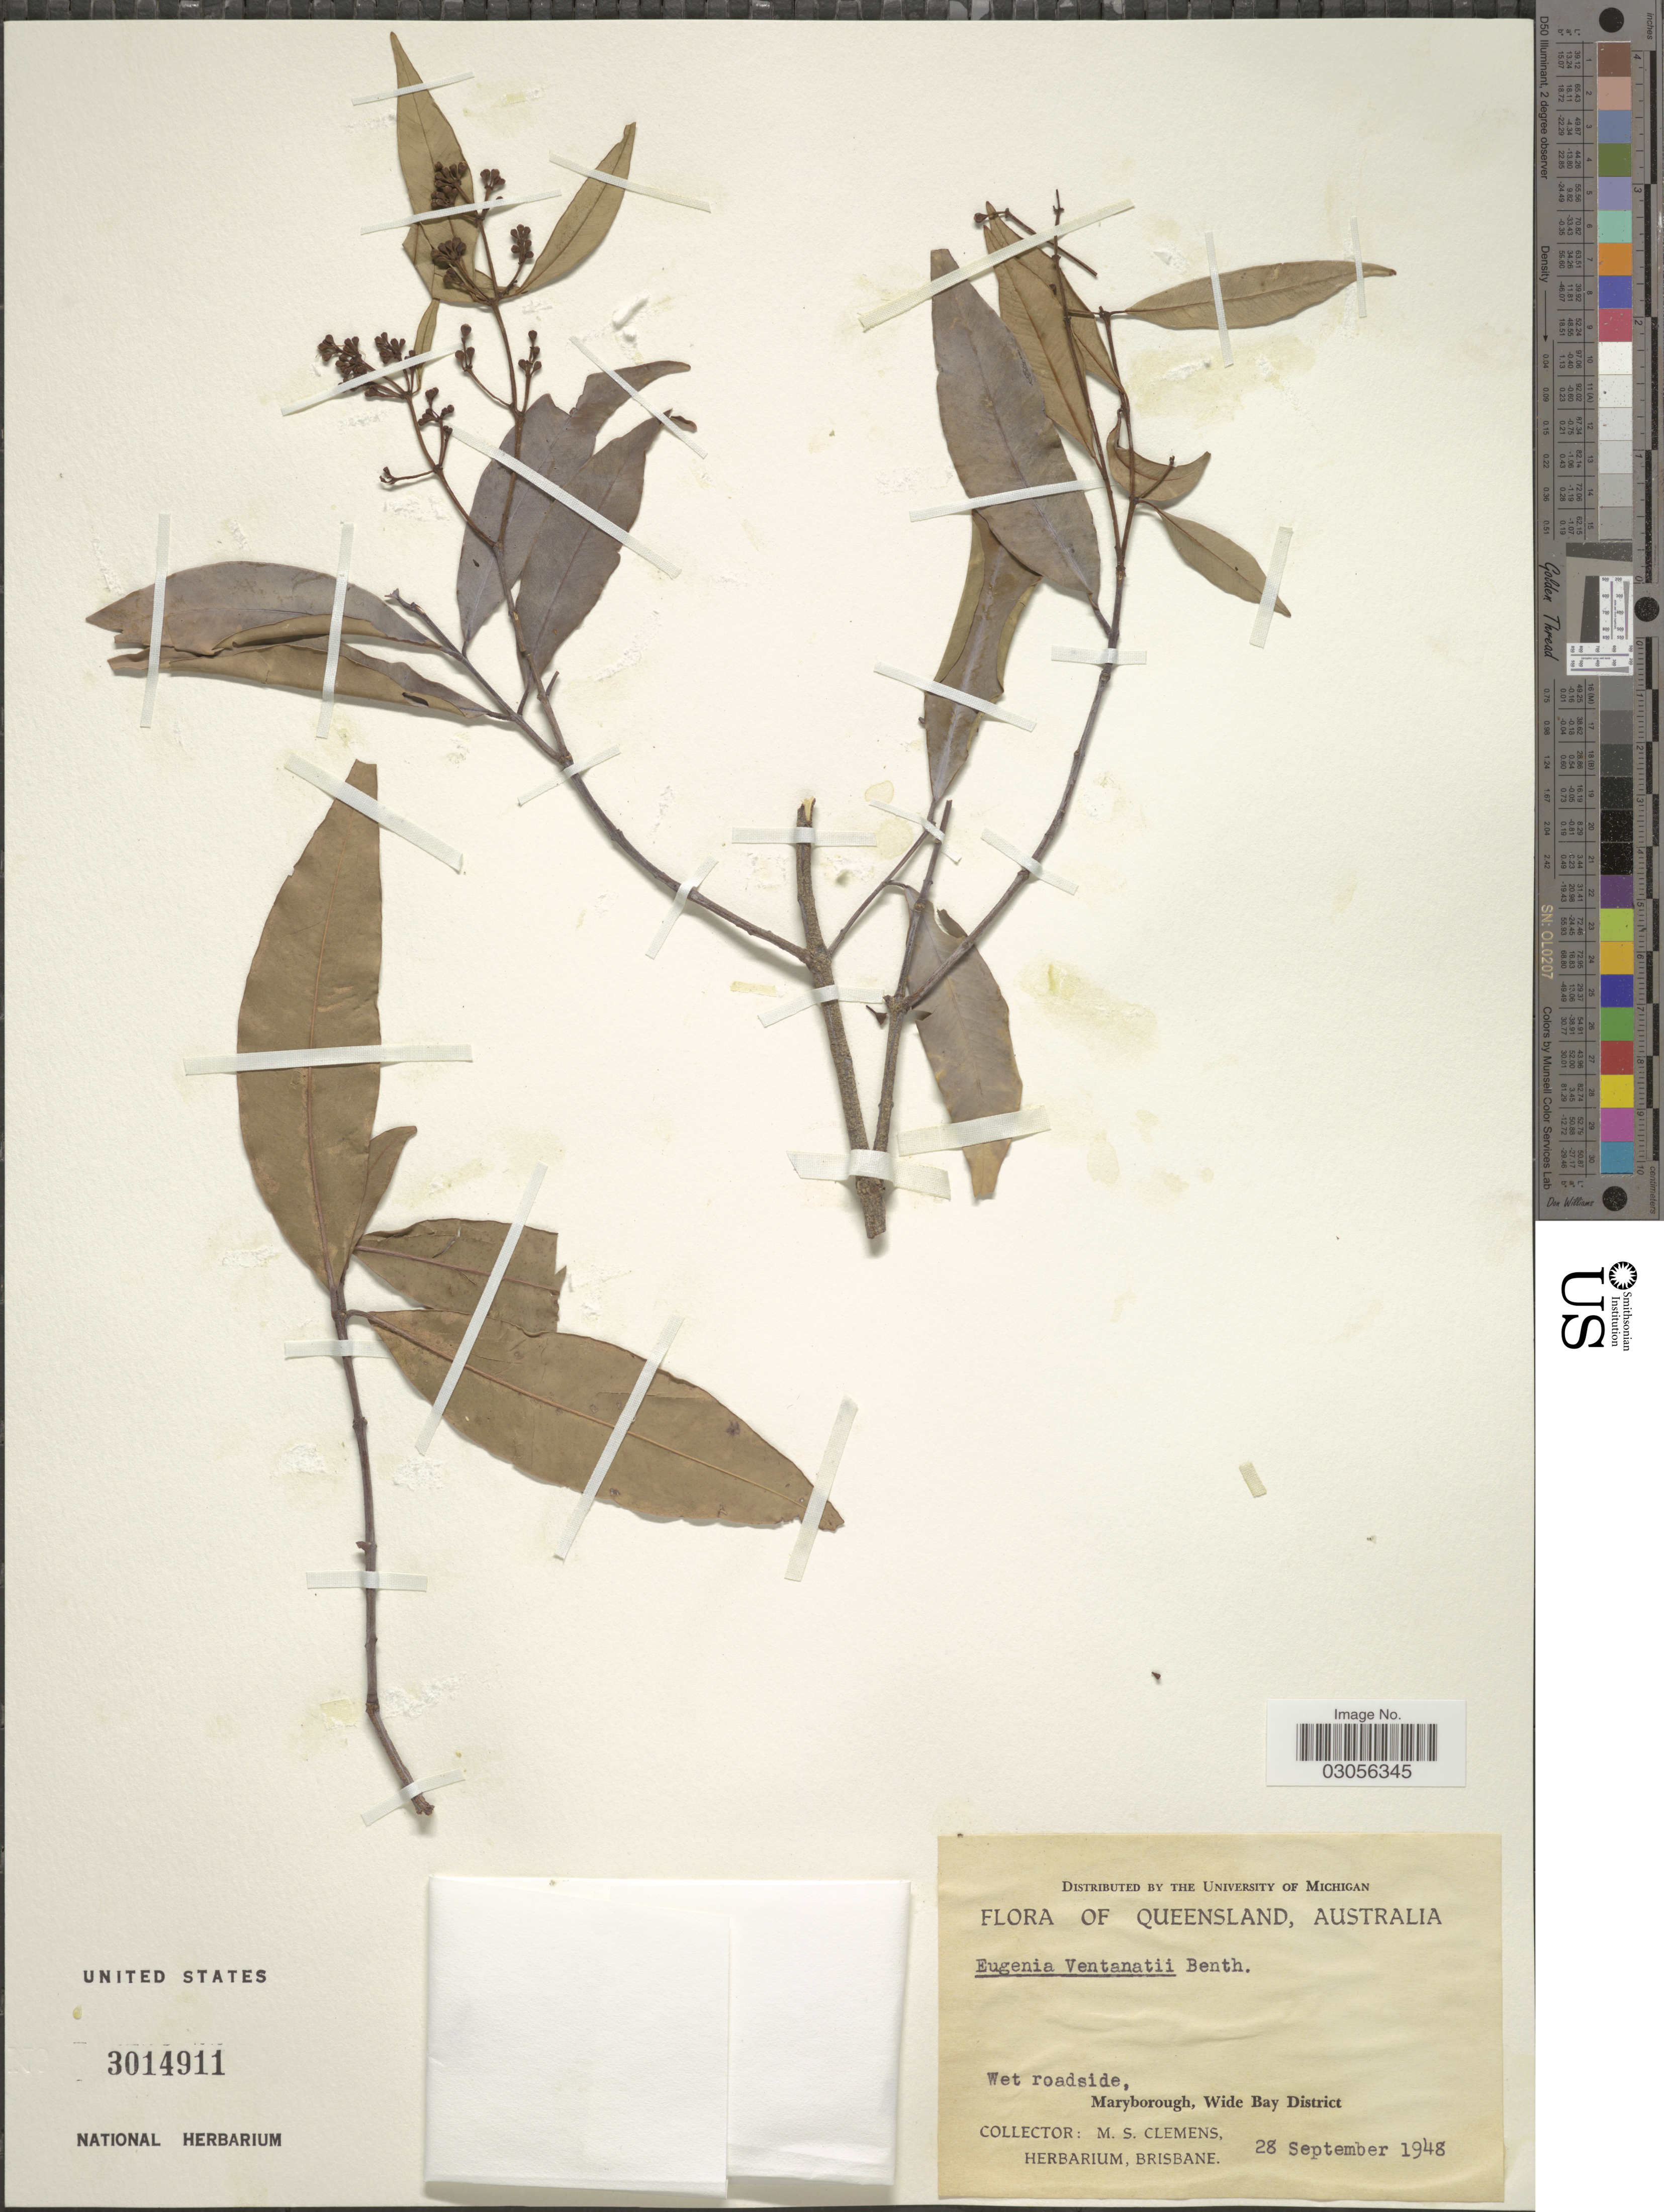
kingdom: Plantae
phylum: Tracheophyta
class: Magnoliopsida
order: Myrtales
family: Myrtaceae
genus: Syzygium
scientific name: Syzygium floribundum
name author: F. Muell.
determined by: Strong, Mark T., (BOT), Smithsonian Institution - National Museum of Natural History (UNITED STATES)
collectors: M. S. Clemens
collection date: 1948-09-28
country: Australia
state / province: Queensland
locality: Wet roadside, Maryborough, Wide Bay District.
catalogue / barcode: US 3014911